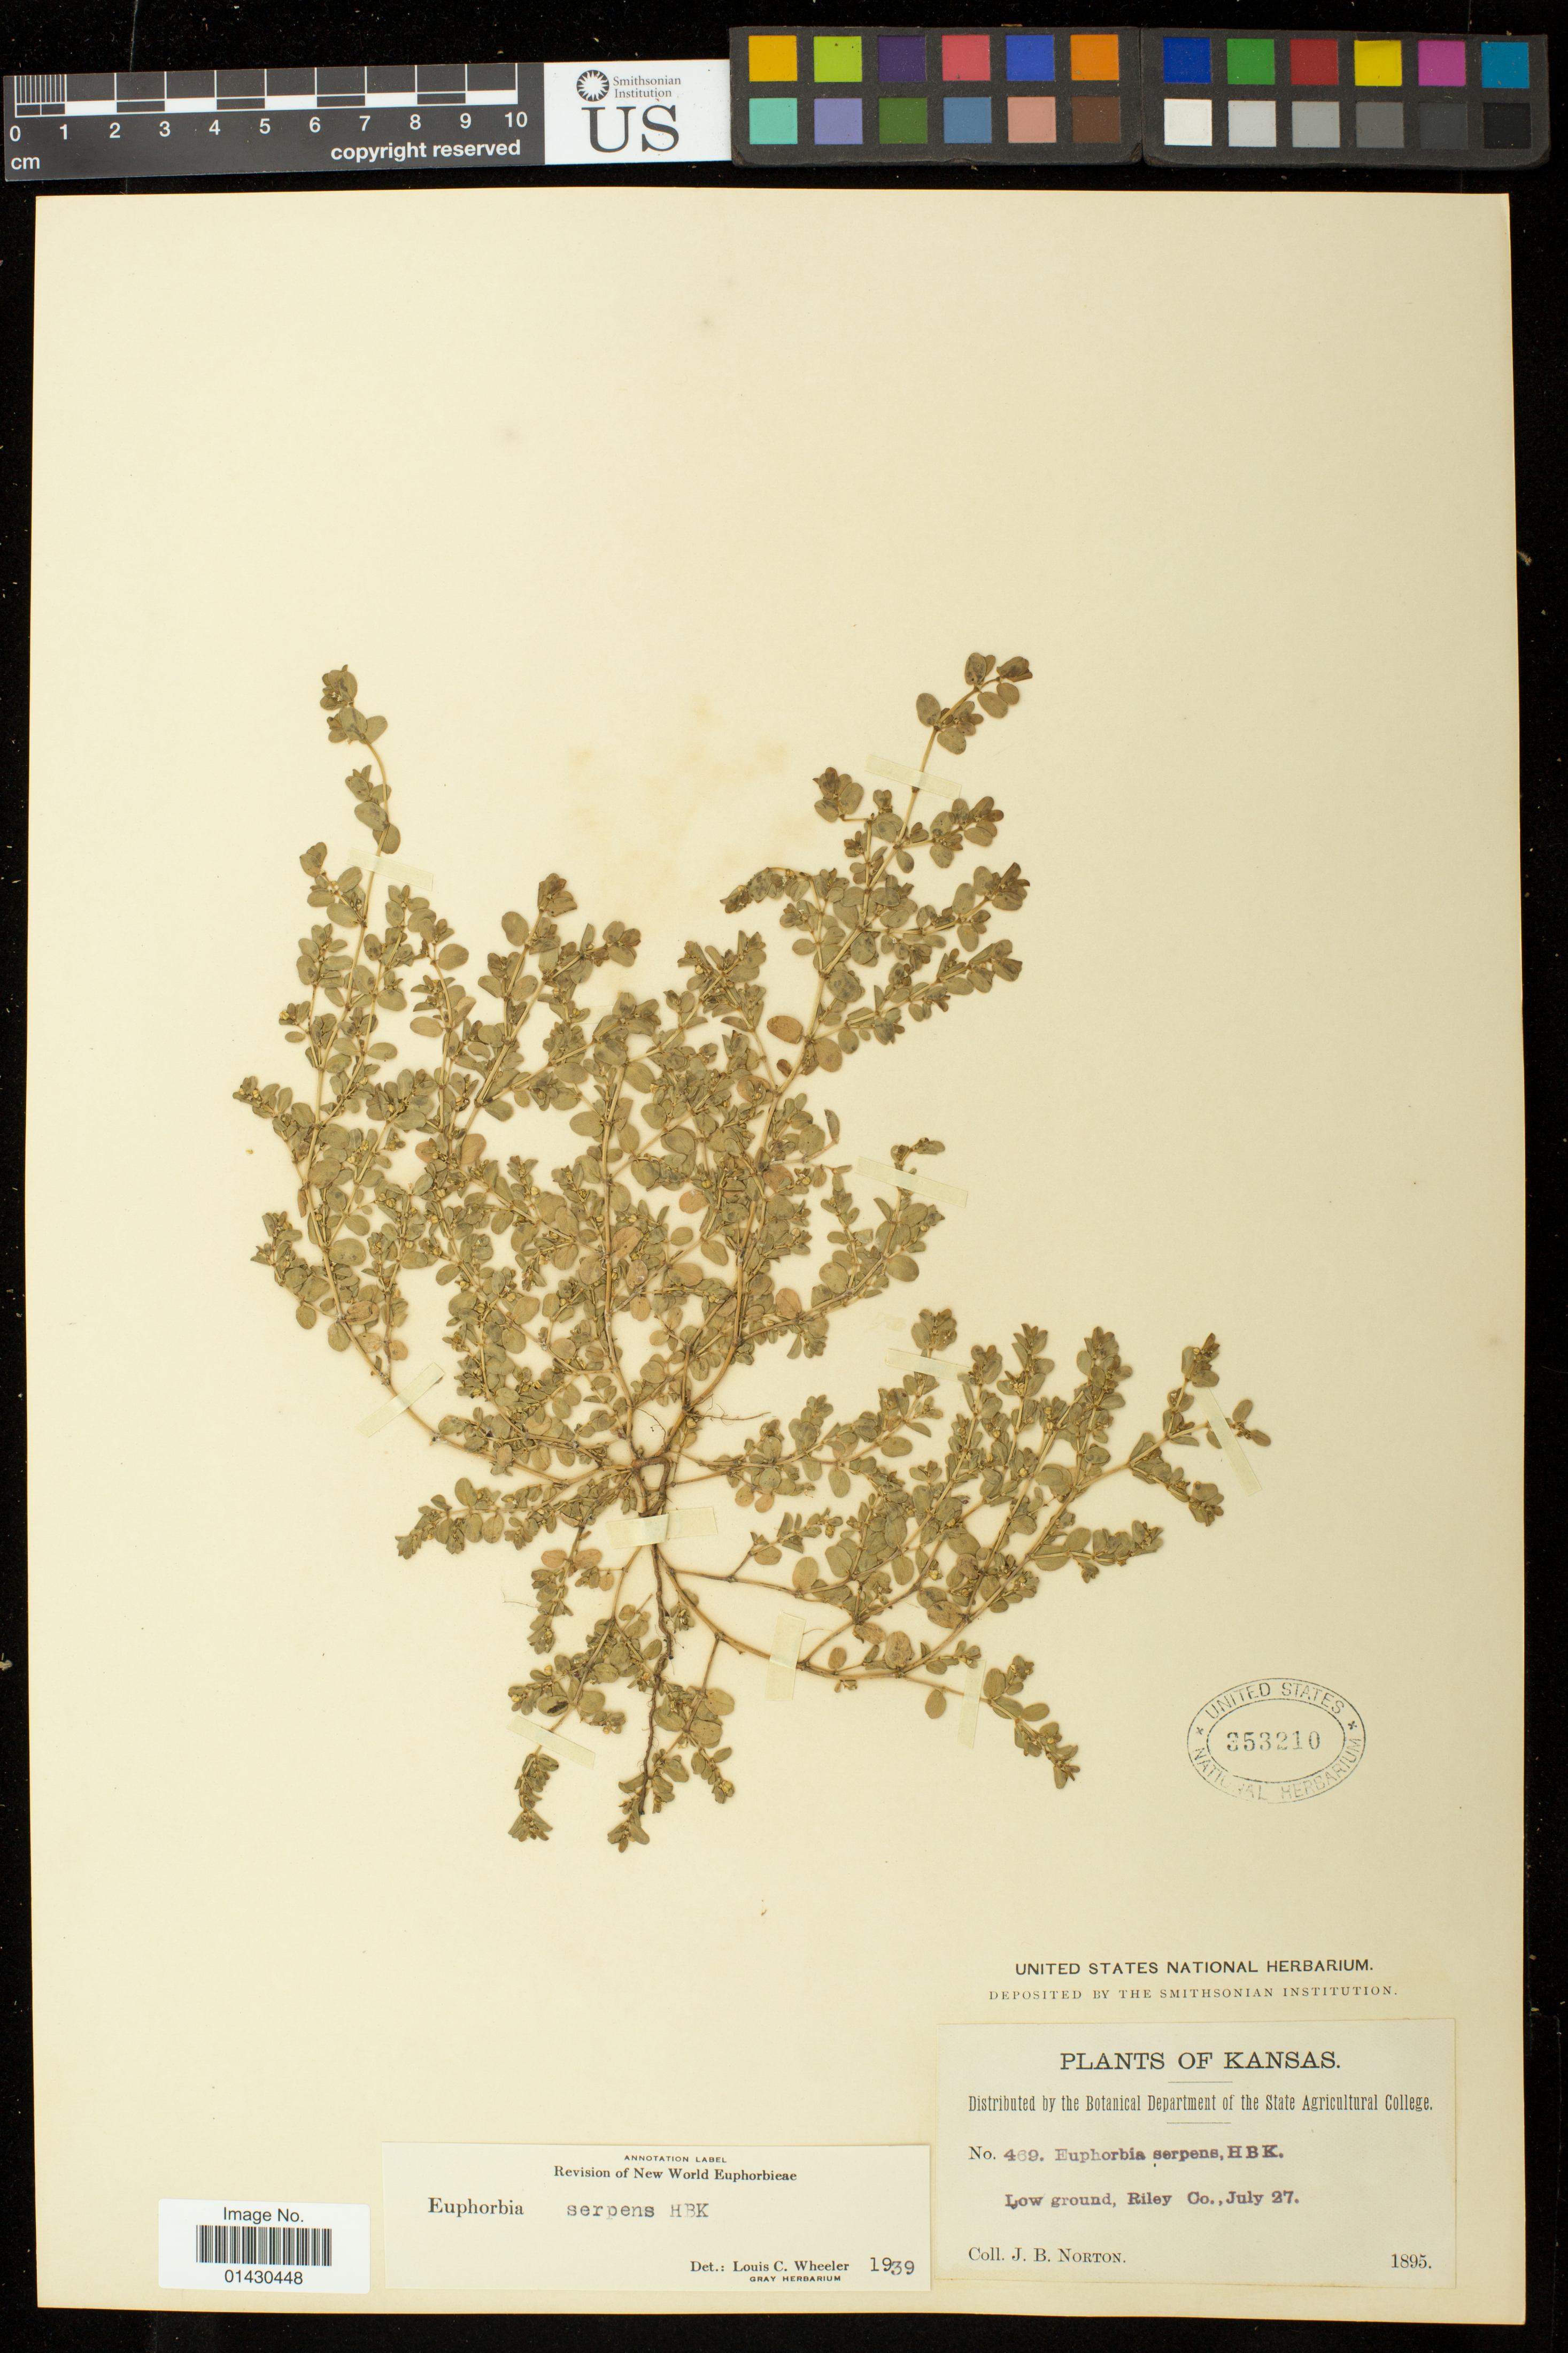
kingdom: Plantae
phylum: Tracheophyta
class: Magnoliopsida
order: Malpighiales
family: Euphorbiaceae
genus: Euphorbia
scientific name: Euphorbia serpens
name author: Kunth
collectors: J. Norton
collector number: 469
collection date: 1895-07-27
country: United States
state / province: Kansas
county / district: Riley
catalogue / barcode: US 353210